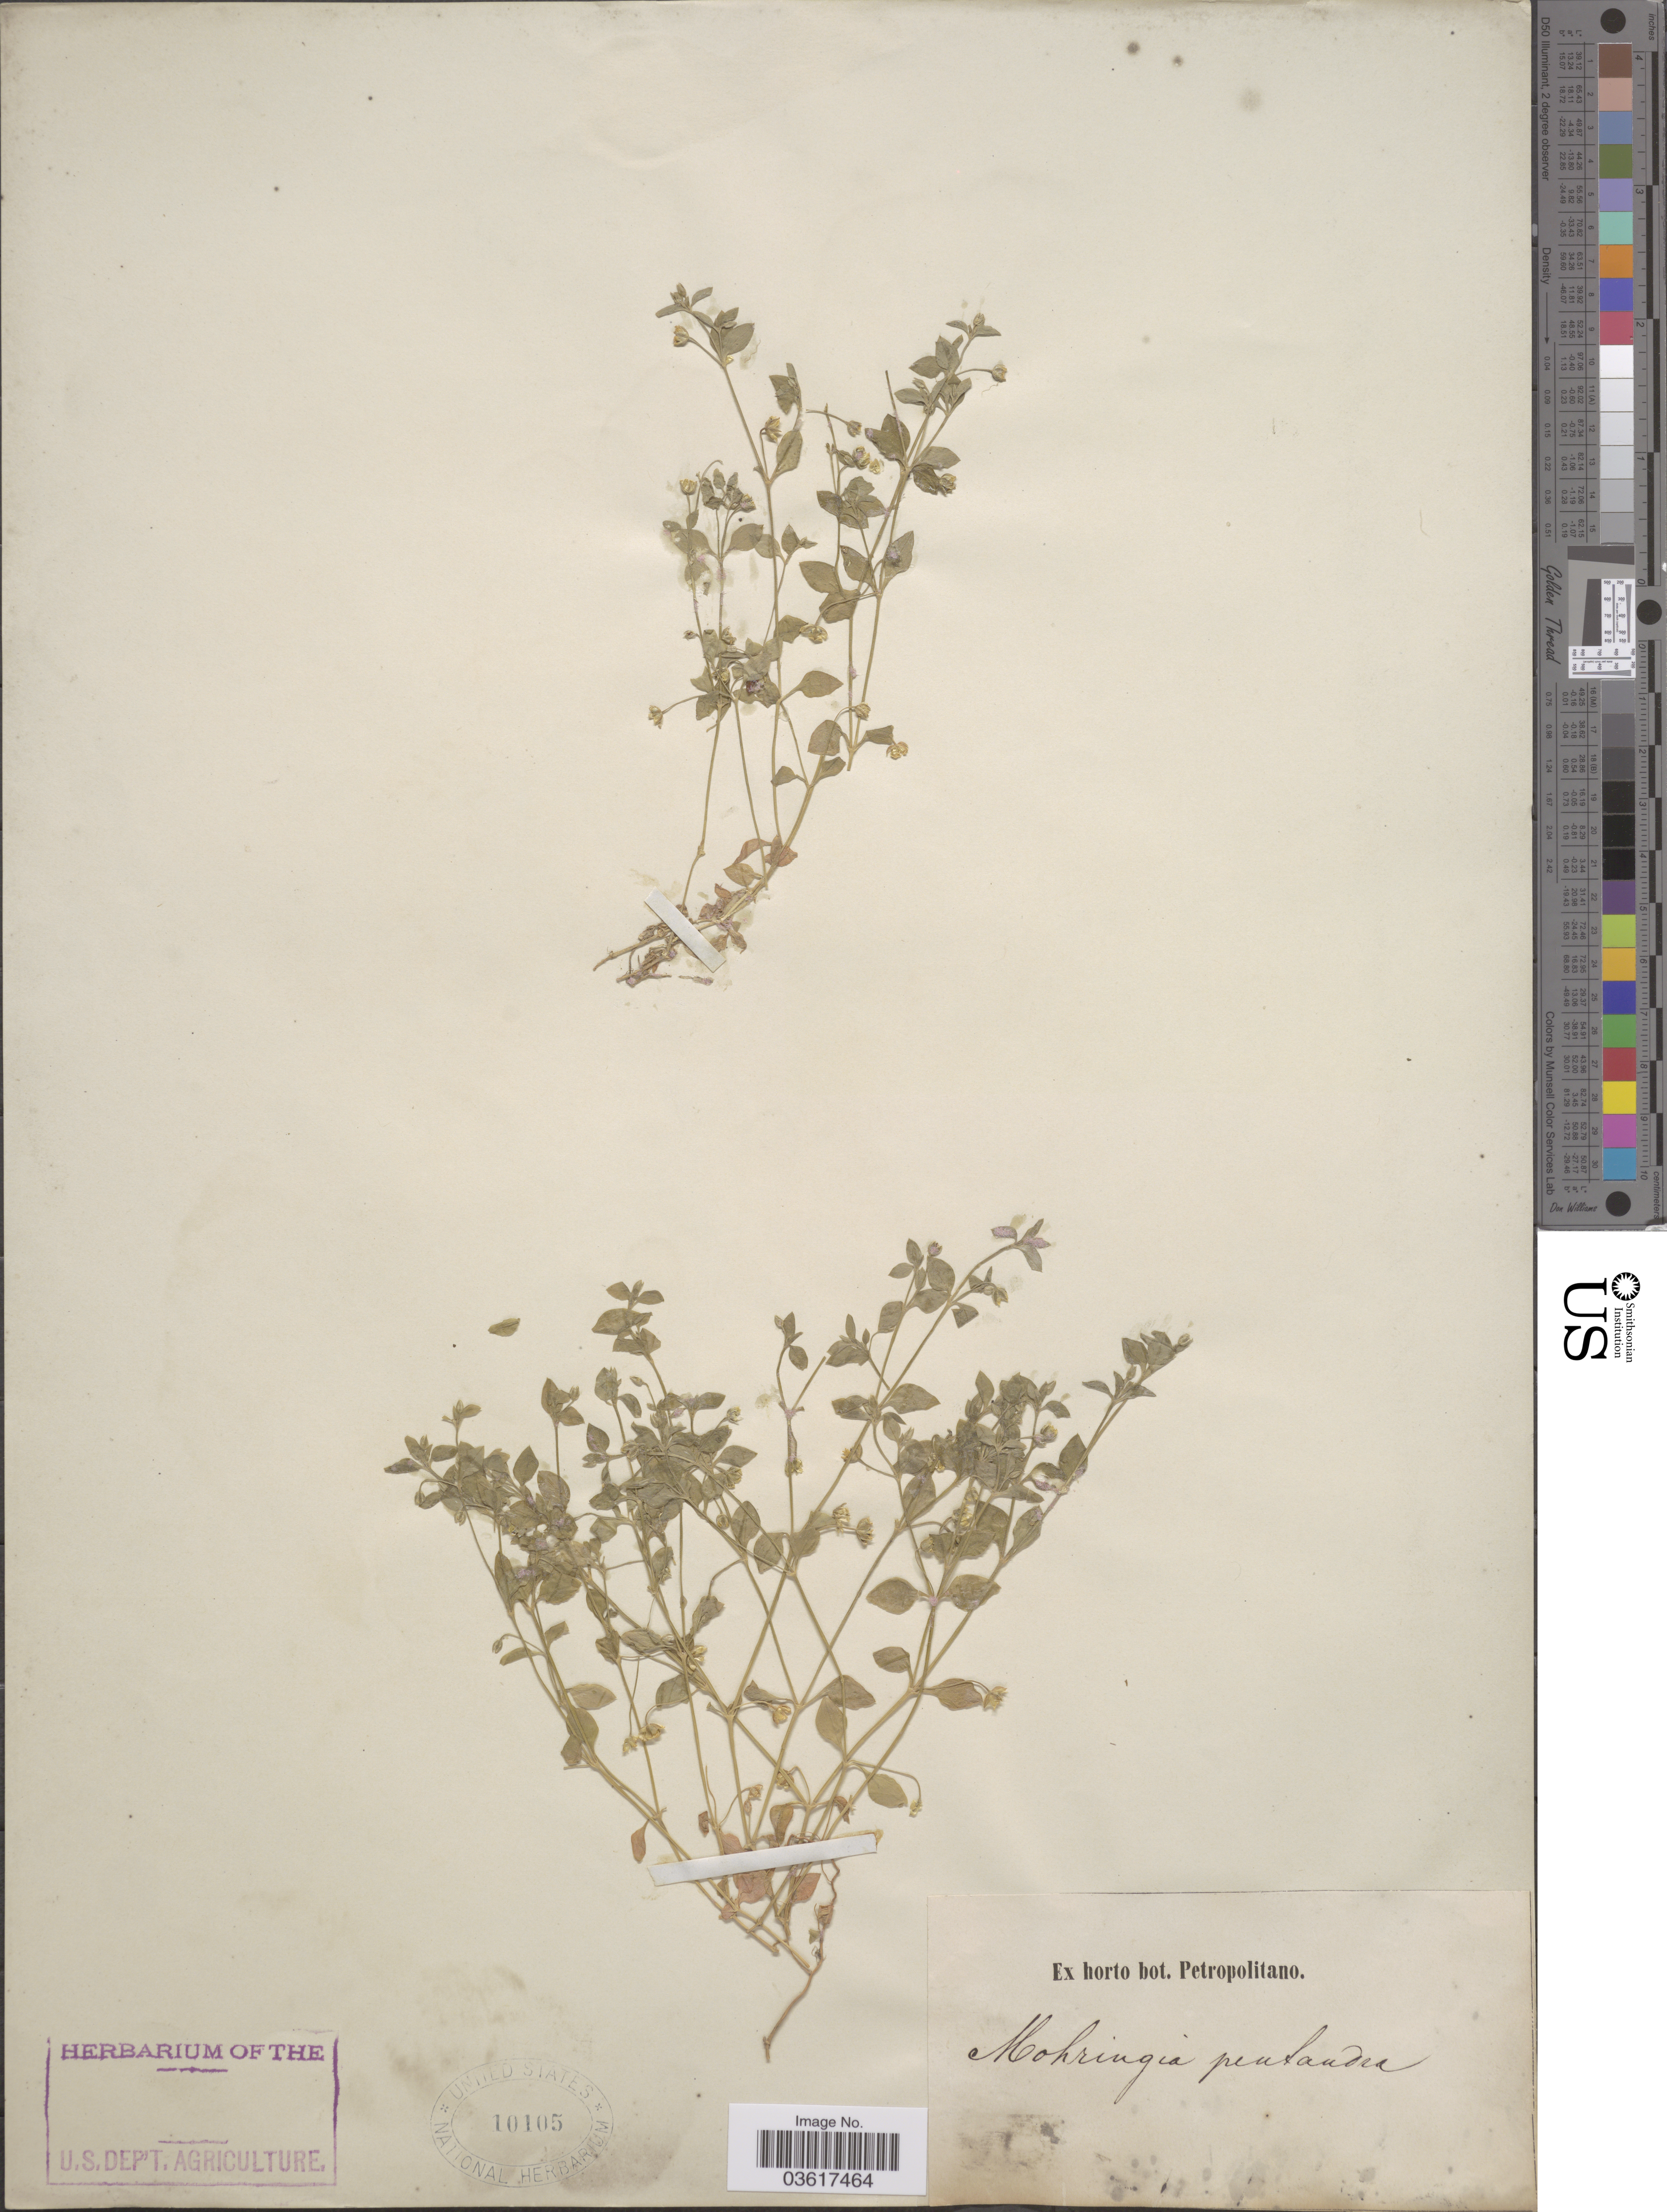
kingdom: Plantae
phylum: Tracheophyta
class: Magnoliopsida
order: Caryophyllales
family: Caryophyllaceae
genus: Moehringia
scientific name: Moehringia pentandra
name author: J. Gay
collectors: ex Horto Bot. Petropolitano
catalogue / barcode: US 10105